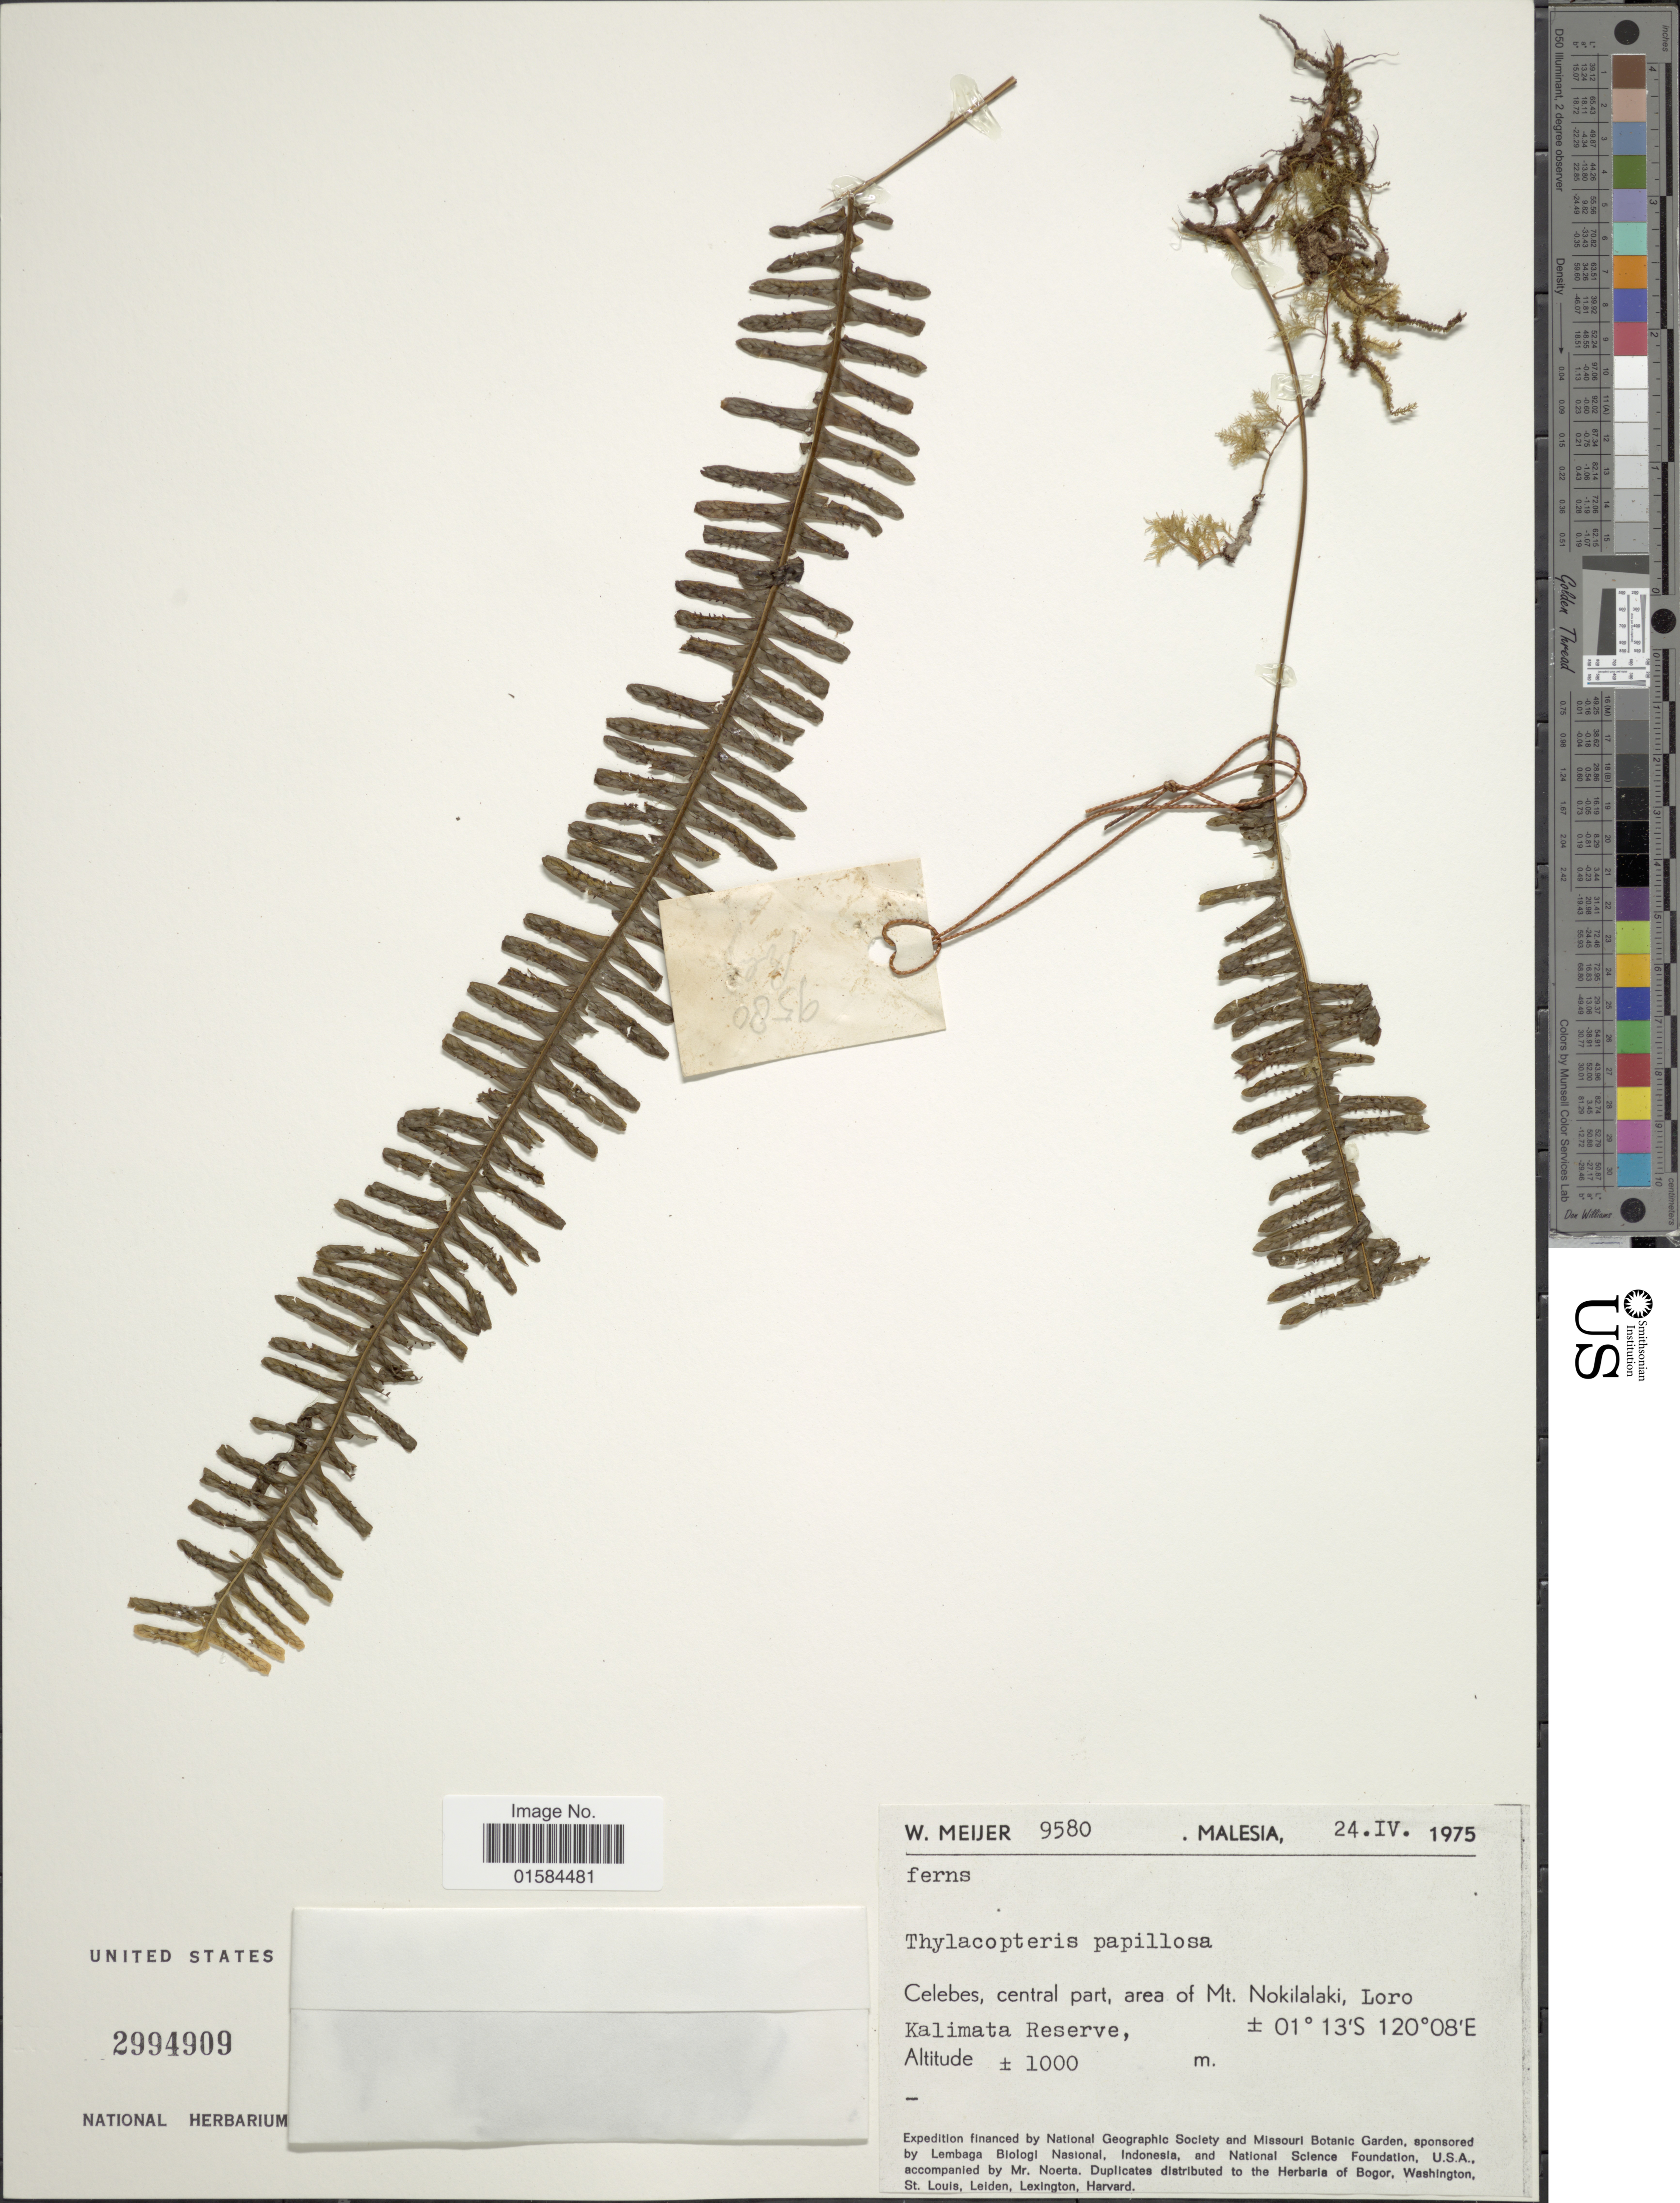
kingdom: Plantae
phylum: Tracheophyta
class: Polypodiopsida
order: Polypodiales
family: Polypodiaceae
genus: Thylacopteris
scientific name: Thylacopteris papillosa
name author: (Blume) Kunze ex J. Sm.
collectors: M. Meijer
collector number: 9580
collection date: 1975-04-24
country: Malaysia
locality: Malesia, Celebes, central part, area of Mt. Nokilalaki, Loro Kalimata Reserve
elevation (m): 1000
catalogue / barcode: US 2994909